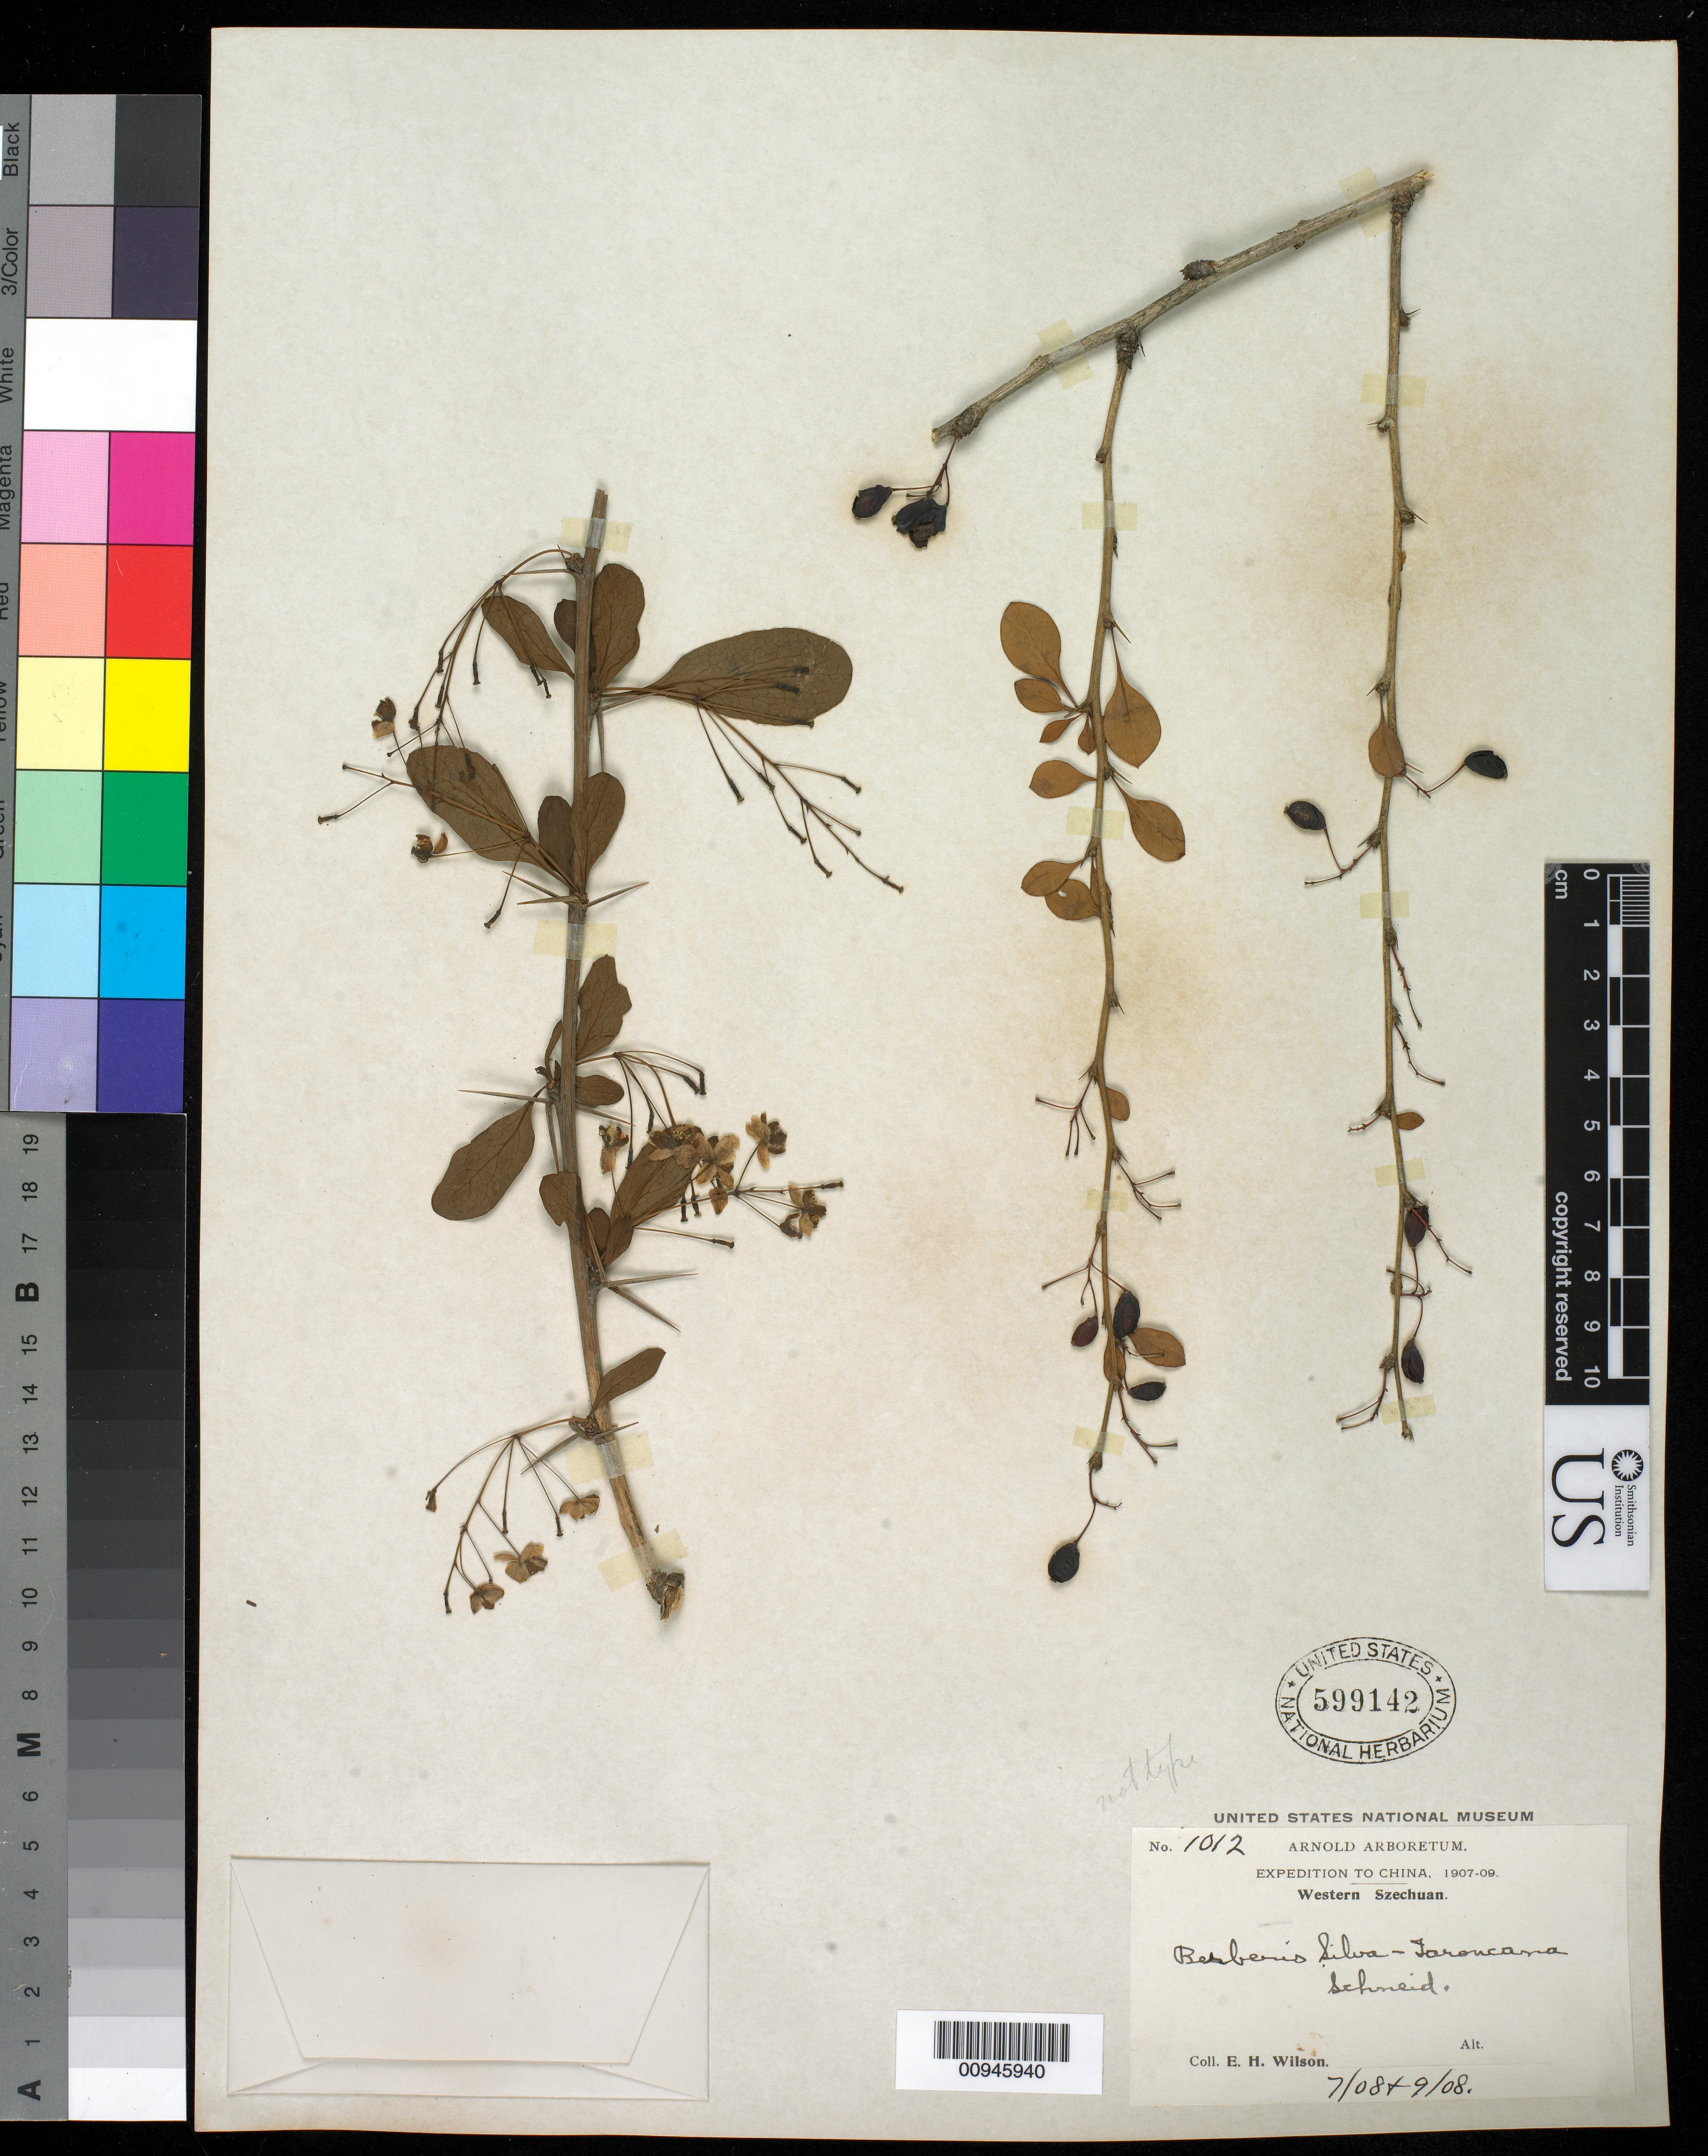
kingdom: Plantae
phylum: Tracheophyta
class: Magnoliopsida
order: Ranunculales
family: Berberidaceae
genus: Berberis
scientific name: Berberis silva-taroucana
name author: C.K. Schneid. in Sarg.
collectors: E. H. Wilson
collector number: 1012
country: China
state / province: Sichuan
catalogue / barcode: US 599142